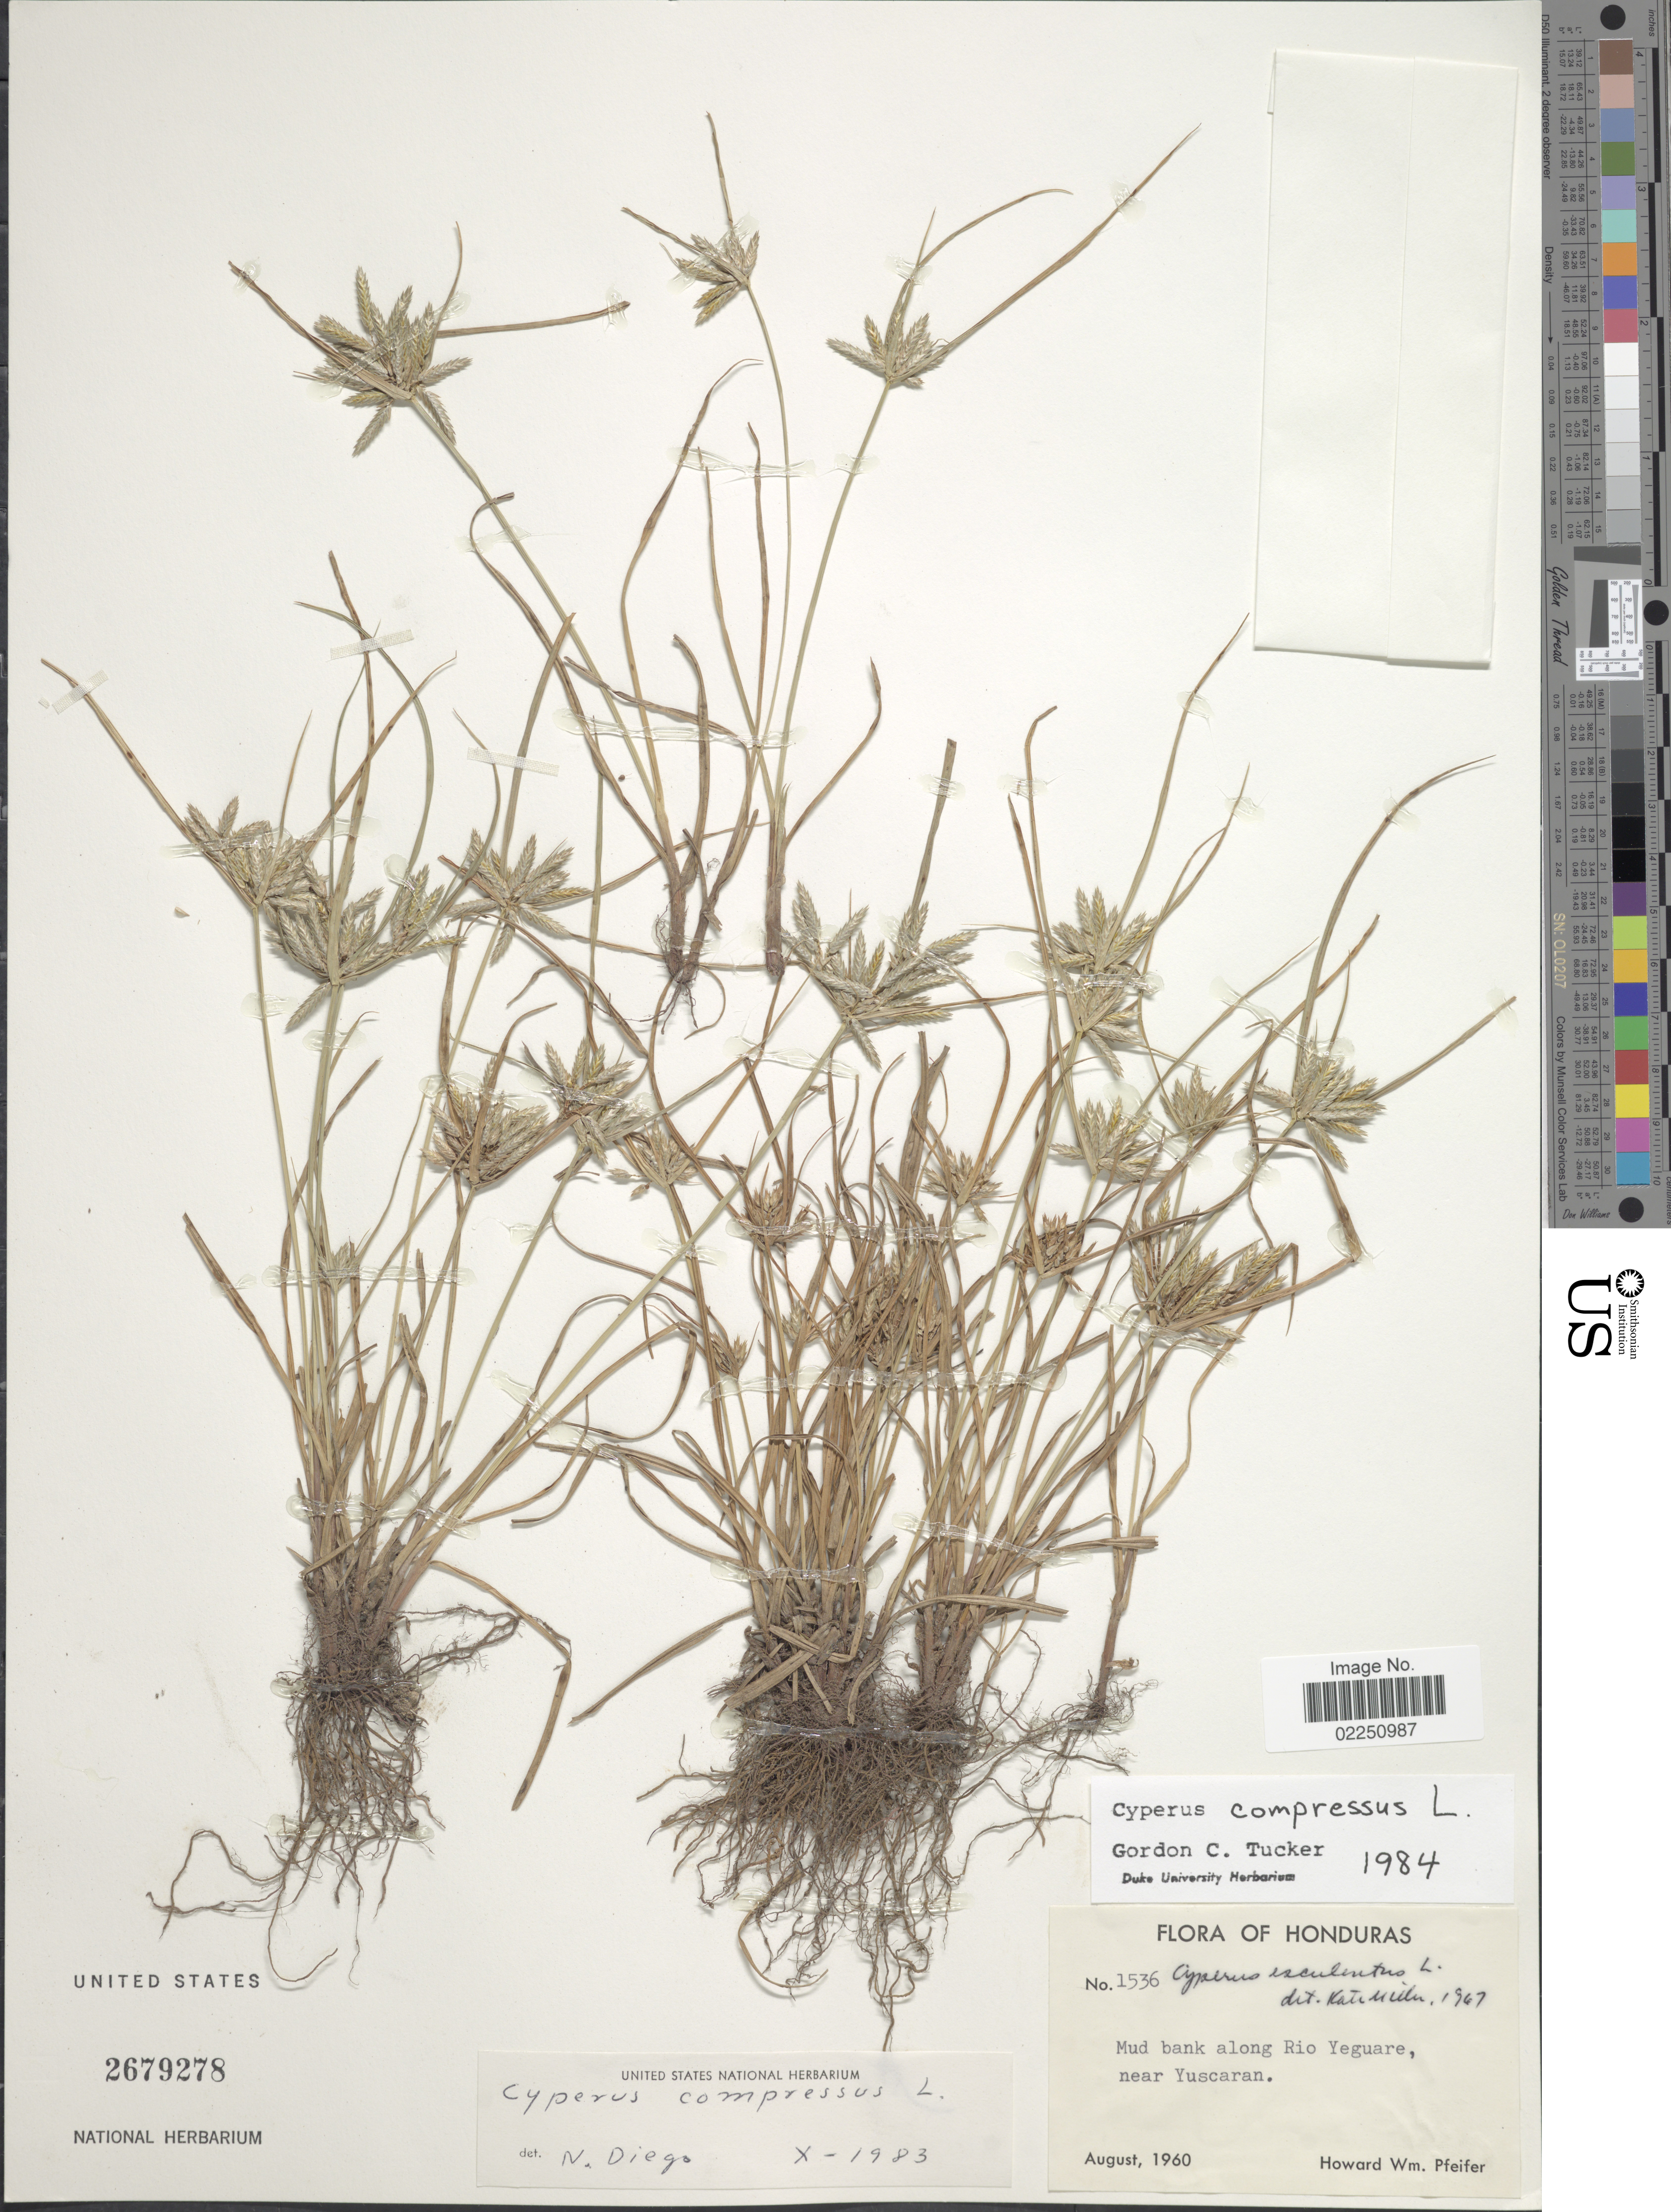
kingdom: Plantae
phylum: Tracheophyta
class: Liliopsida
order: Poales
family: Cyperaceae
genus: Cyperus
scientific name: Cyperus compressus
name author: L.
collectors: H. W. Pfeifer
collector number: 1536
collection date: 1960-08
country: Honduras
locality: Mud bank along Rio Yeguare, near Yuscaran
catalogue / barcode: US 2679278